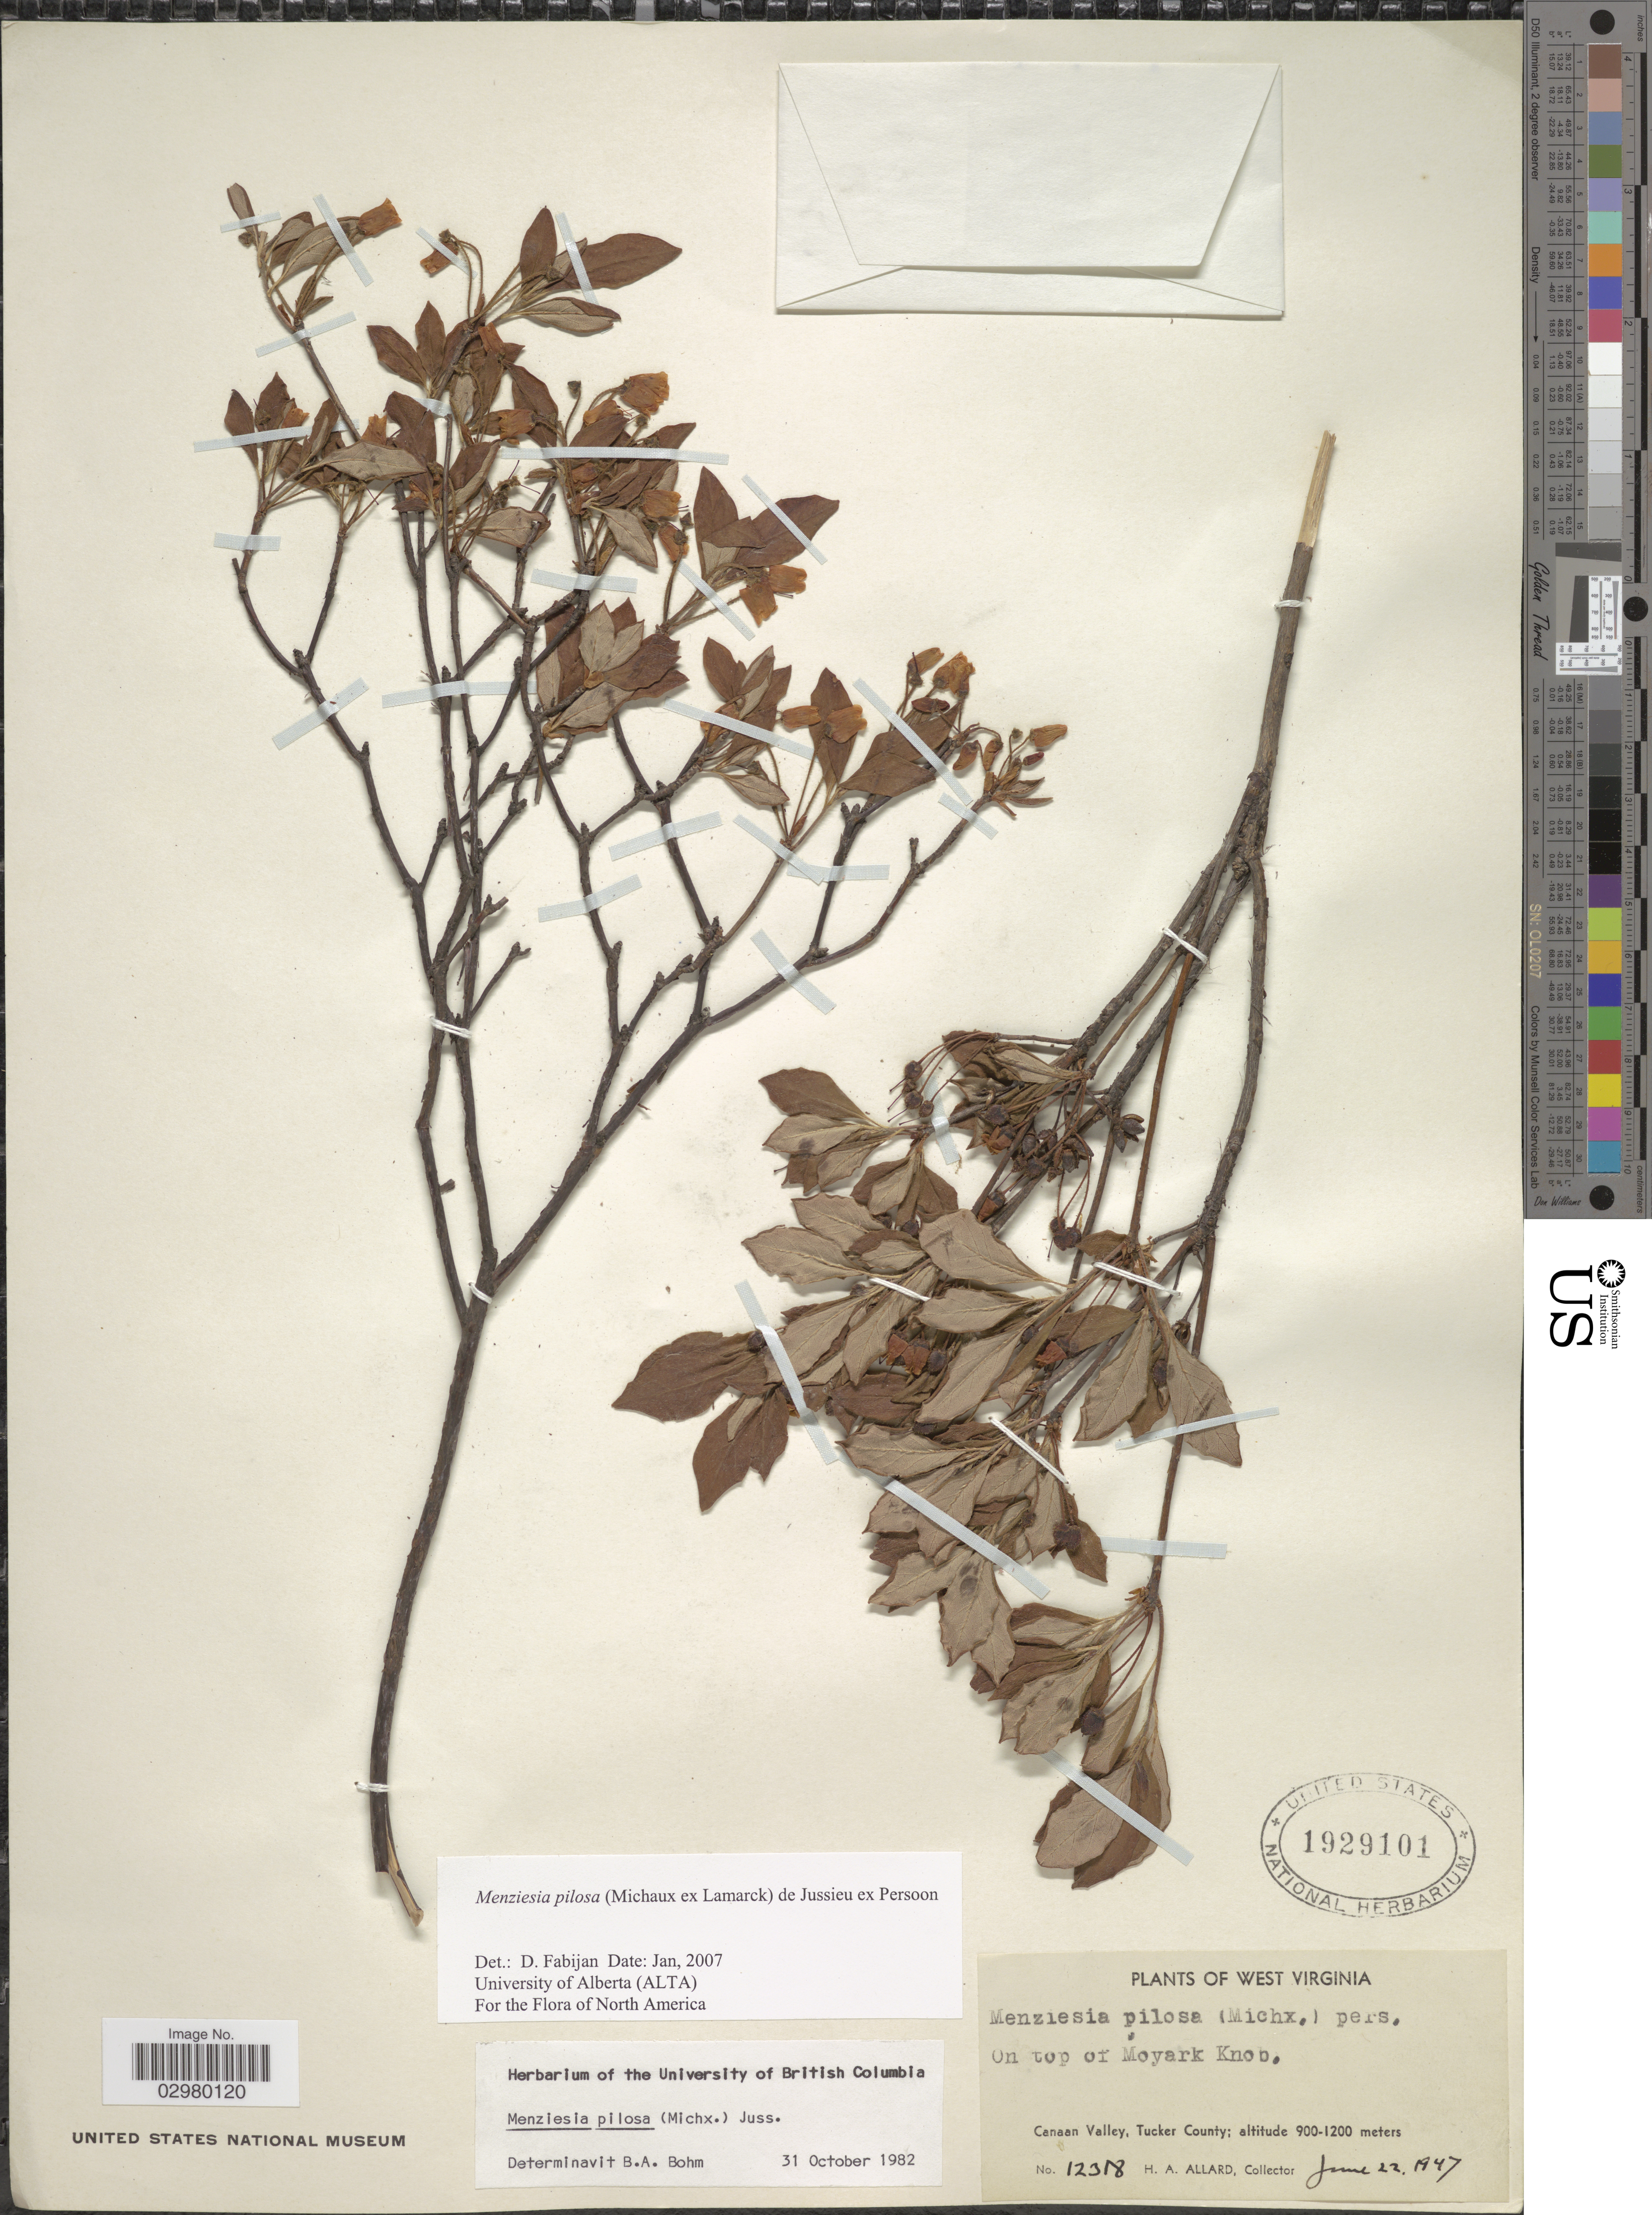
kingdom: Plantae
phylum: Tracheophyta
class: Magnoliopsida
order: Ericales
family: Ericaceae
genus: Menziesia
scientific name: Menziesia pilosa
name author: (Michx.) Juss.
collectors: H. A. Allard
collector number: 12318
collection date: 1947-06-22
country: United States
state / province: West Virginia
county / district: Tucker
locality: On top of Moyark Knob. Canaan Valley, Tucker County.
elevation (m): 900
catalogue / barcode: US 1929101